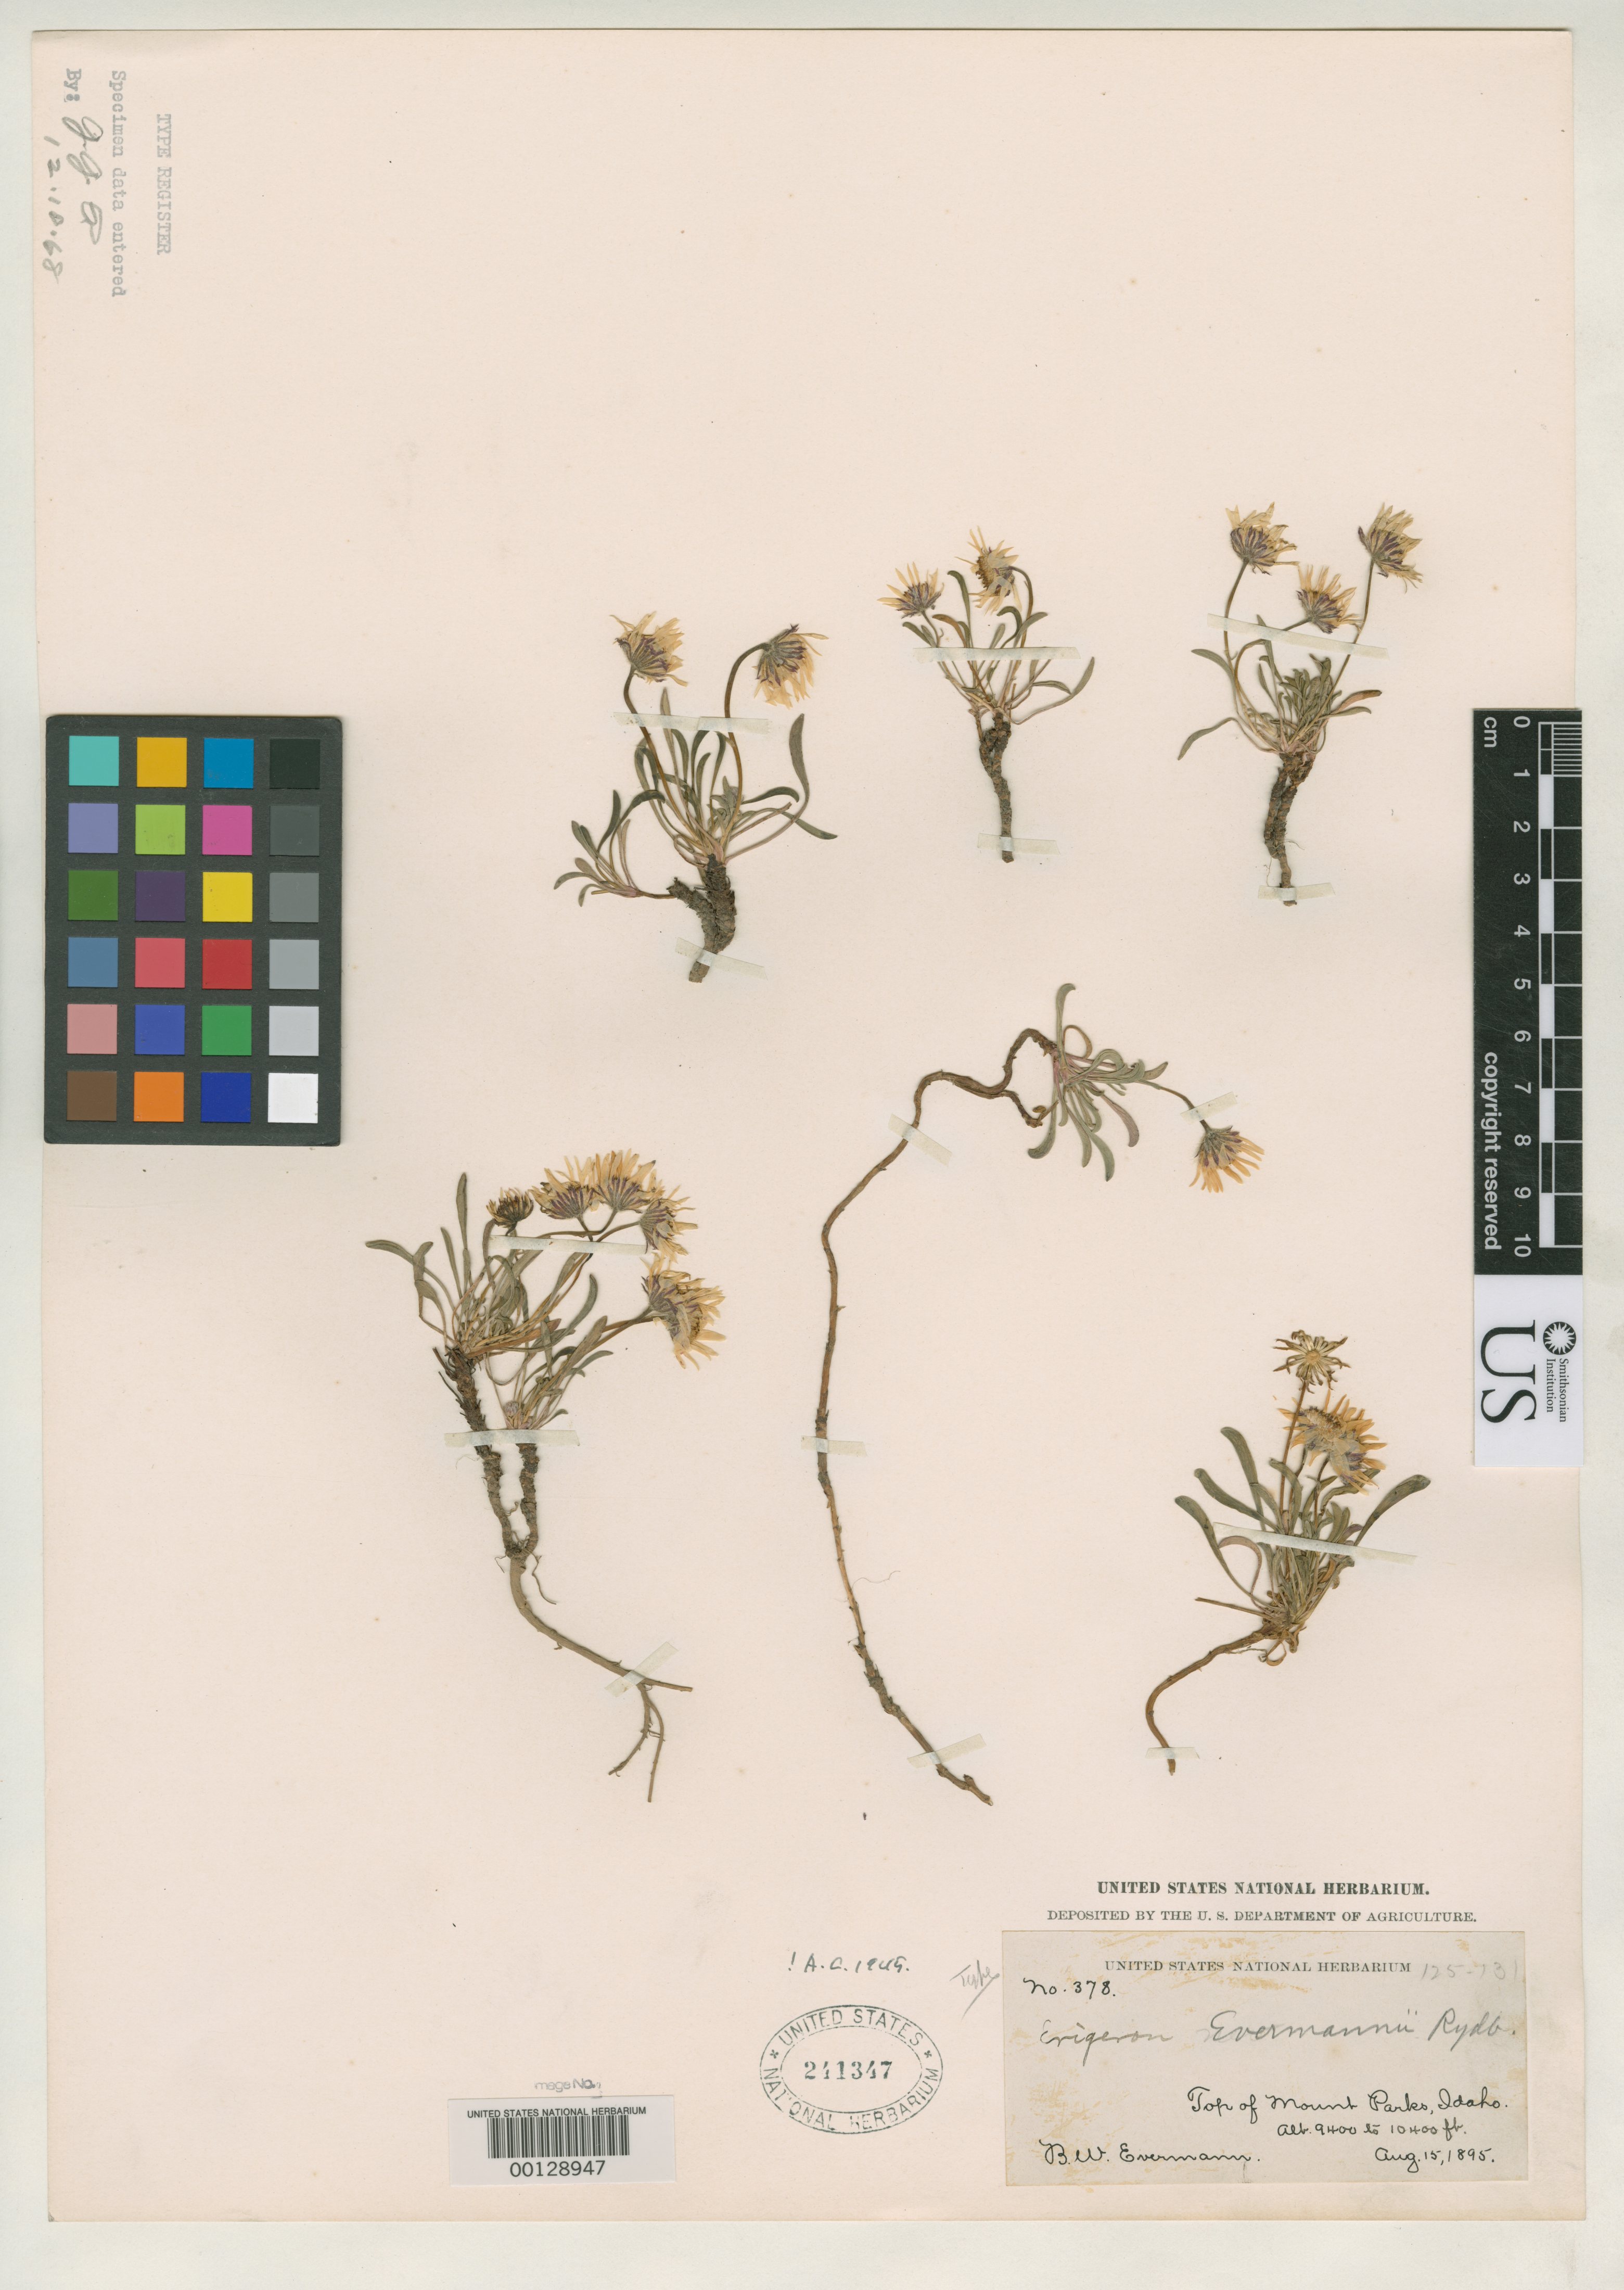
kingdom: Plantae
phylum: Tracheophyta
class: Magnoliopsida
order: Asterales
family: Asteraceae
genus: Erigeron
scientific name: Erigeron evermannii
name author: Rydb.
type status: Holotype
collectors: B. W. Evermann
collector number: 378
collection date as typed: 15 Aug 1895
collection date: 1895-08-15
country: United States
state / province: Idaho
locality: Top of Mount Parks.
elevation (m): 2865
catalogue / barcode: US 241347